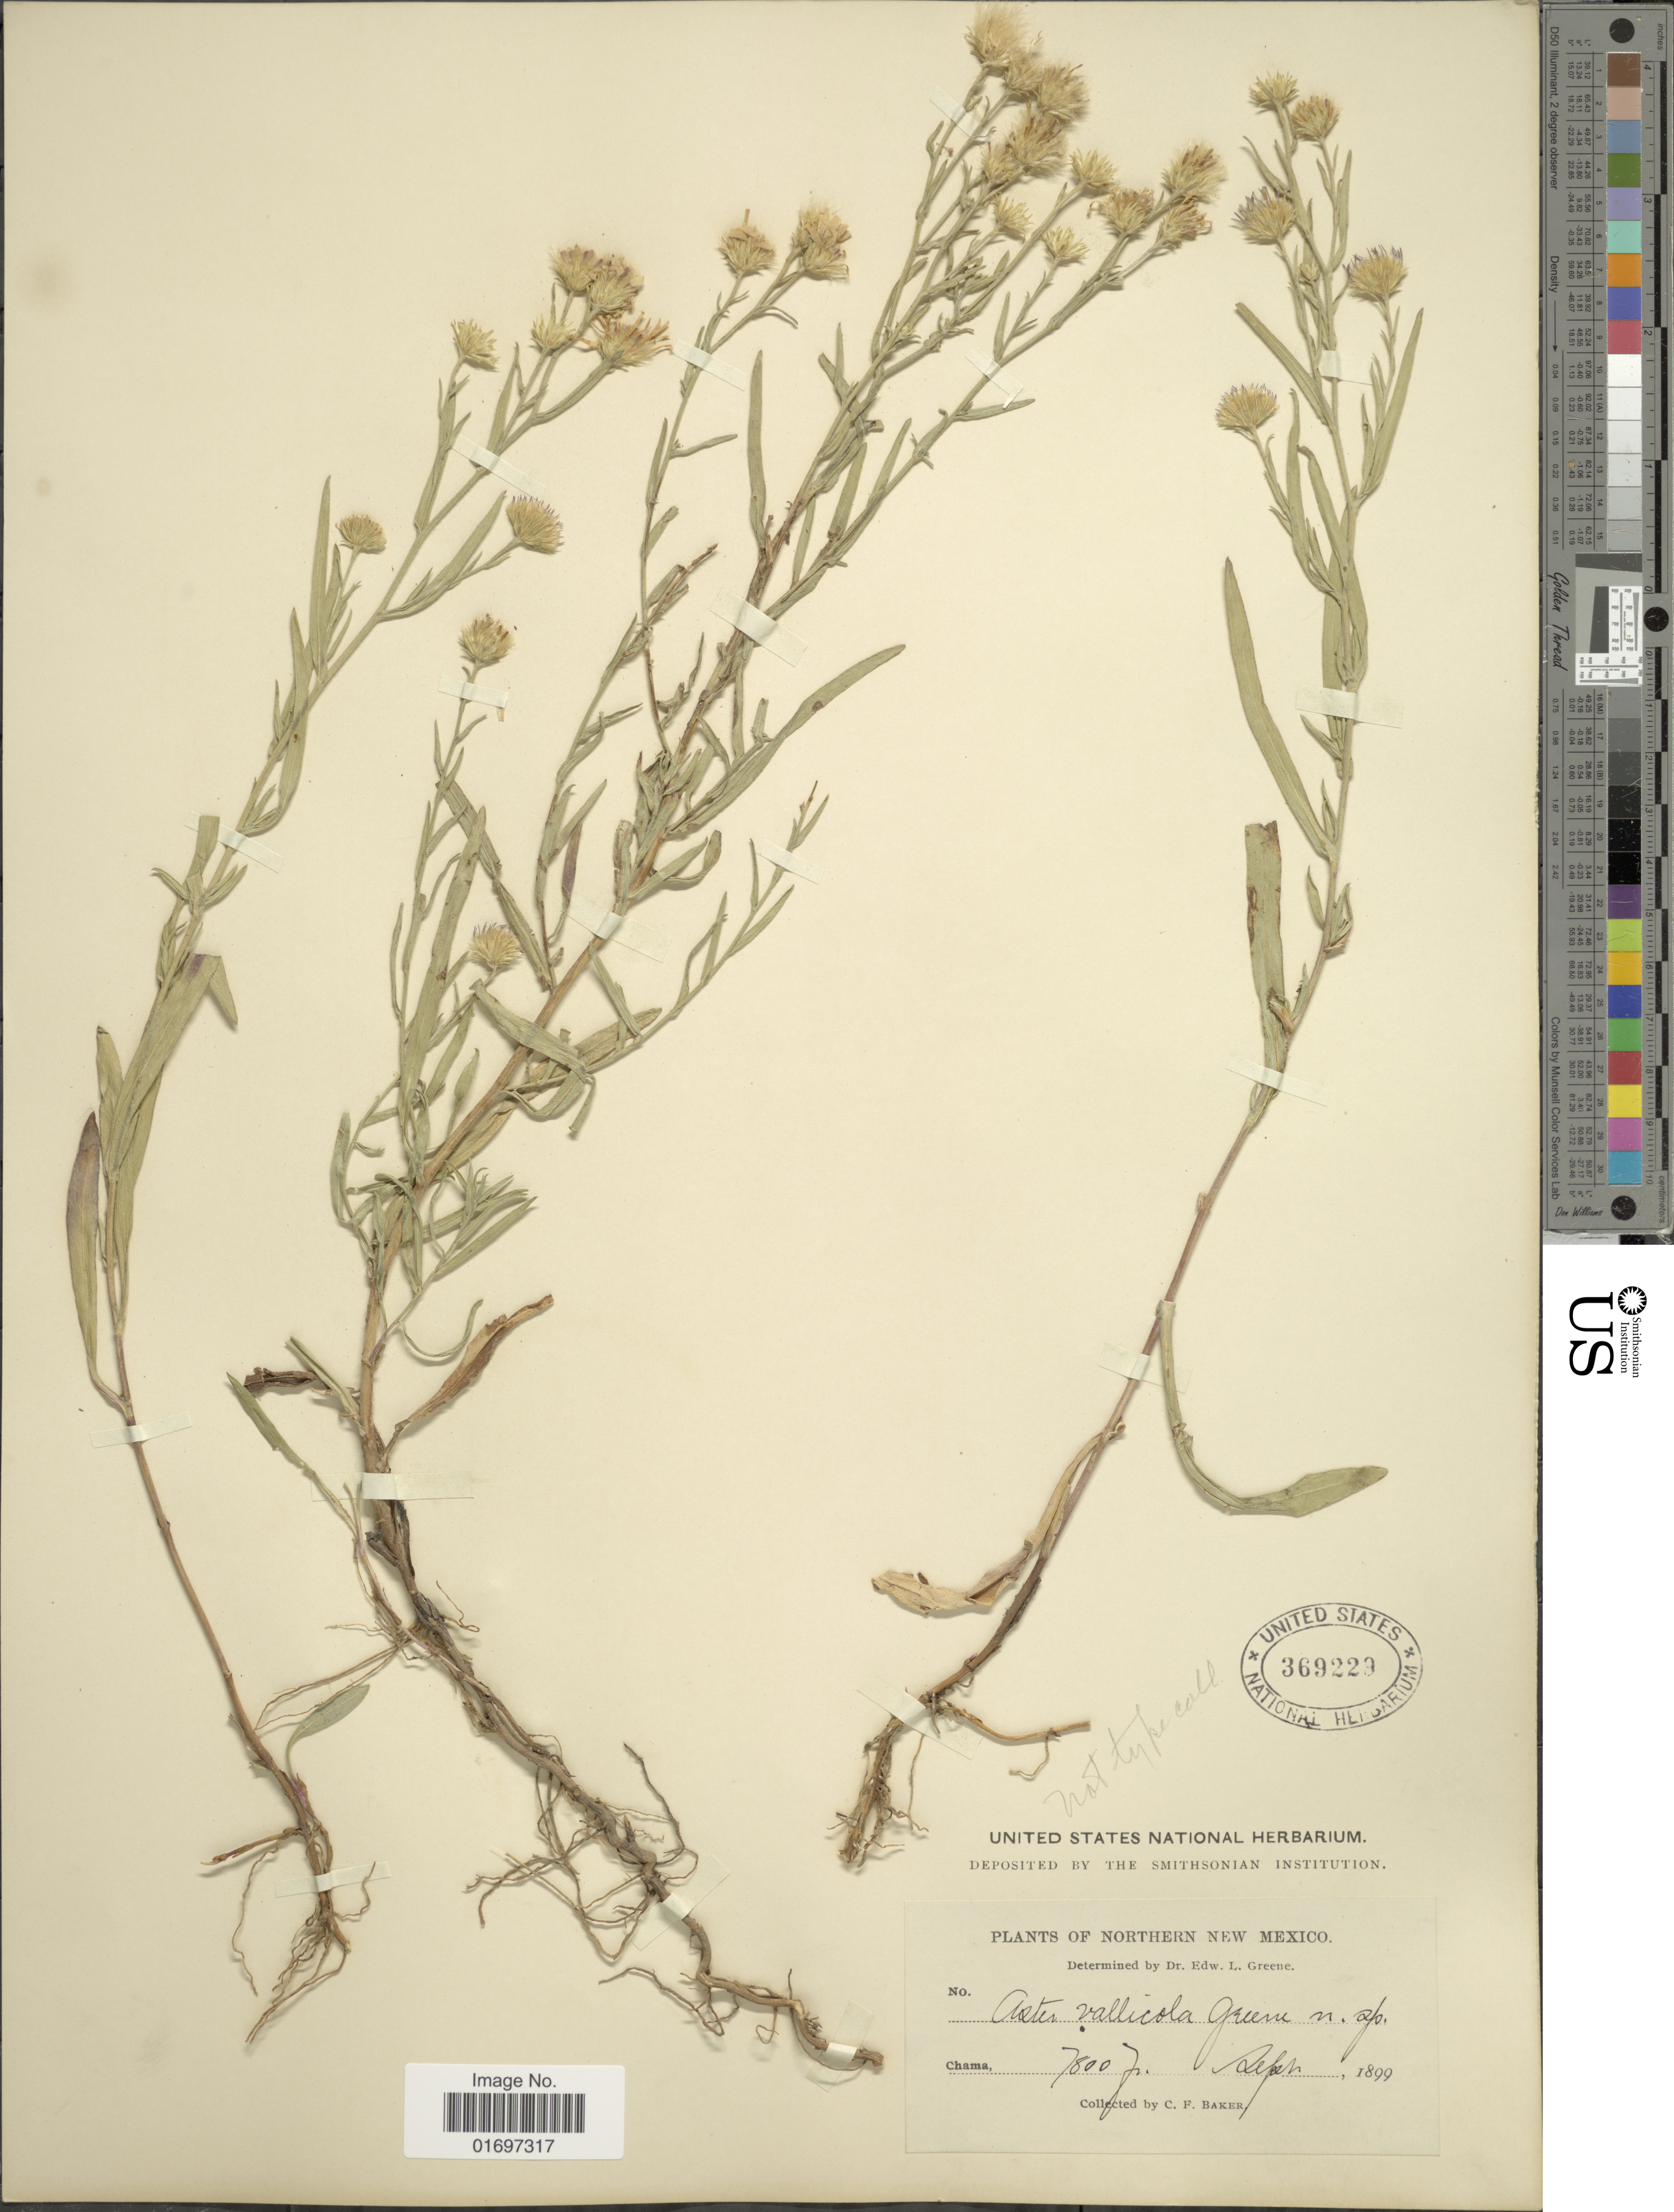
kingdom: Plantae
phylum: Tracheophyta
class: Magnoliopsida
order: Asterales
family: Asteraceae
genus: Symphyotrichum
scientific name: Symphyotrichum ascendens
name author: (Lindl.) G.L. Nesom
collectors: C. F. Baker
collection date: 1899-09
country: United States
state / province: New Mexico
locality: Northern New Mexico. Chama.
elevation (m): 2377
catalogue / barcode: US 369229